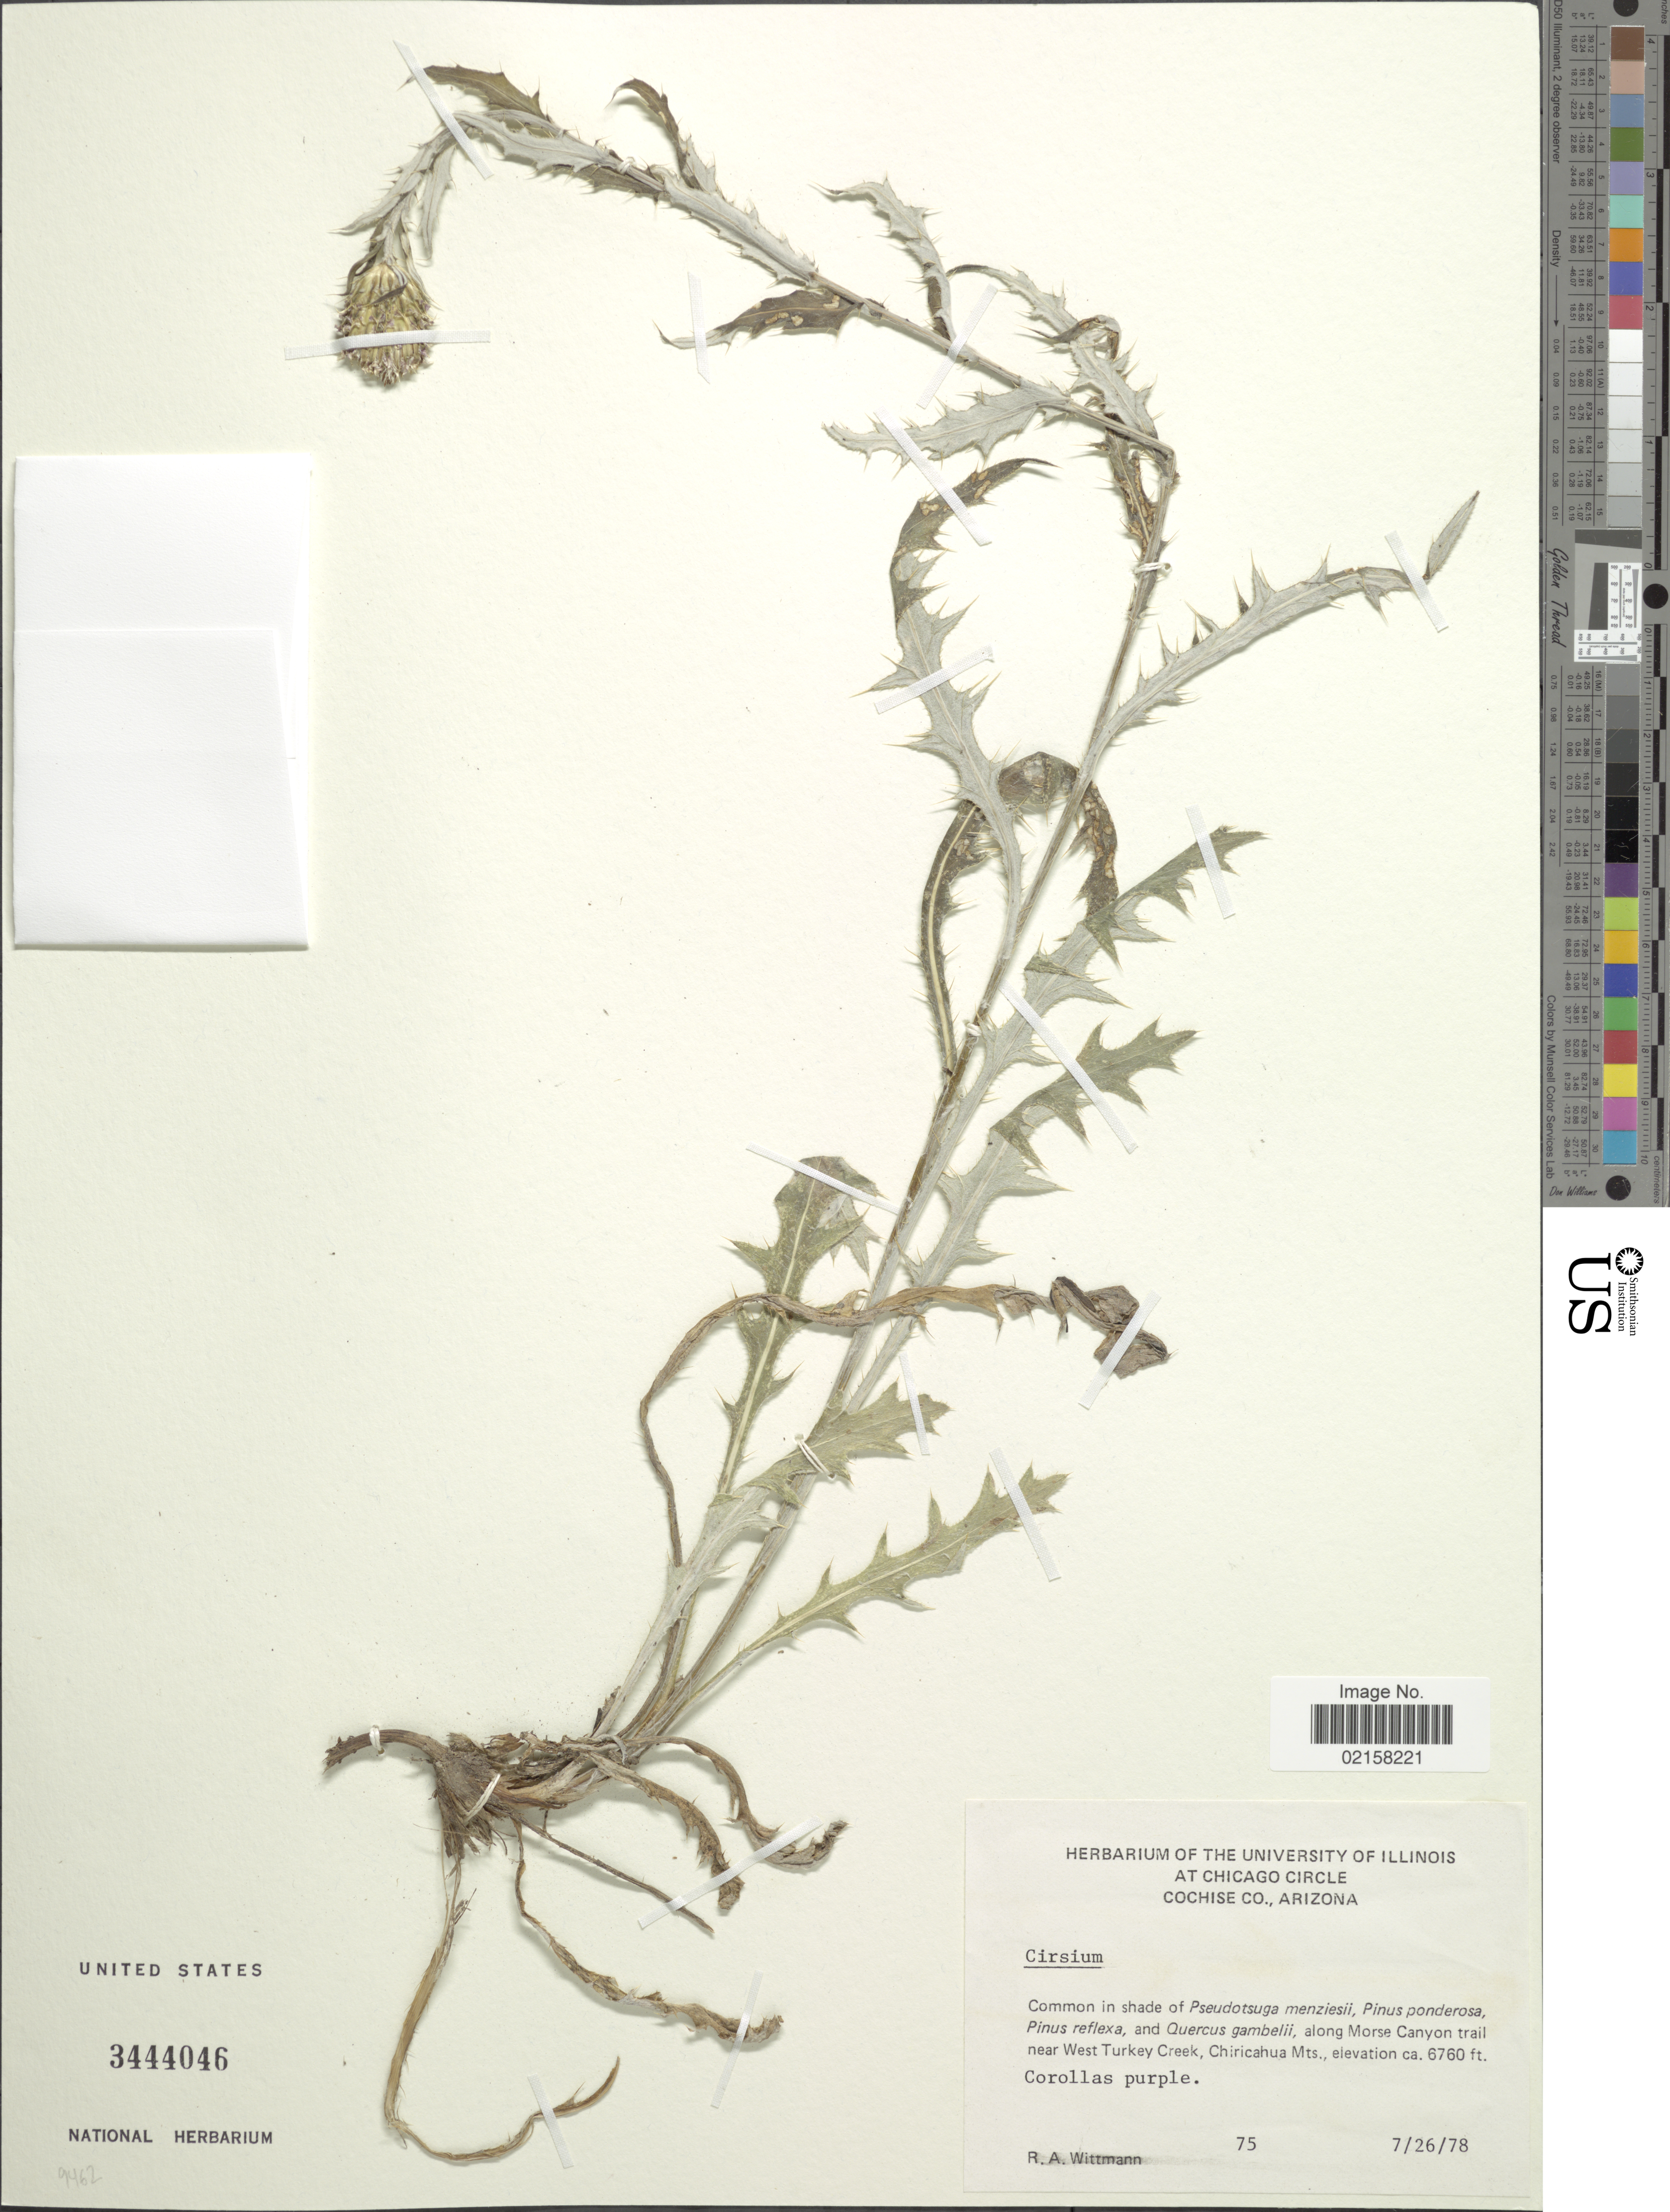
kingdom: Plantae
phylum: Tracheophyta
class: Magnoliopsida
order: Asterales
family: Asteraceae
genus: Cirsium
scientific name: Cirsium sp.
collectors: R. Wittmann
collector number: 75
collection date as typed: Transcribed d/m/y: 26/7/78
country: United States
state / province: Arizona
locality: At Chicago Circle, Cochise Co., alobg Morse Canyon trail near West Turkey Creek, Chiricahua Mts.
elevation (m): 2060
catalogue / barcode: US 3444046